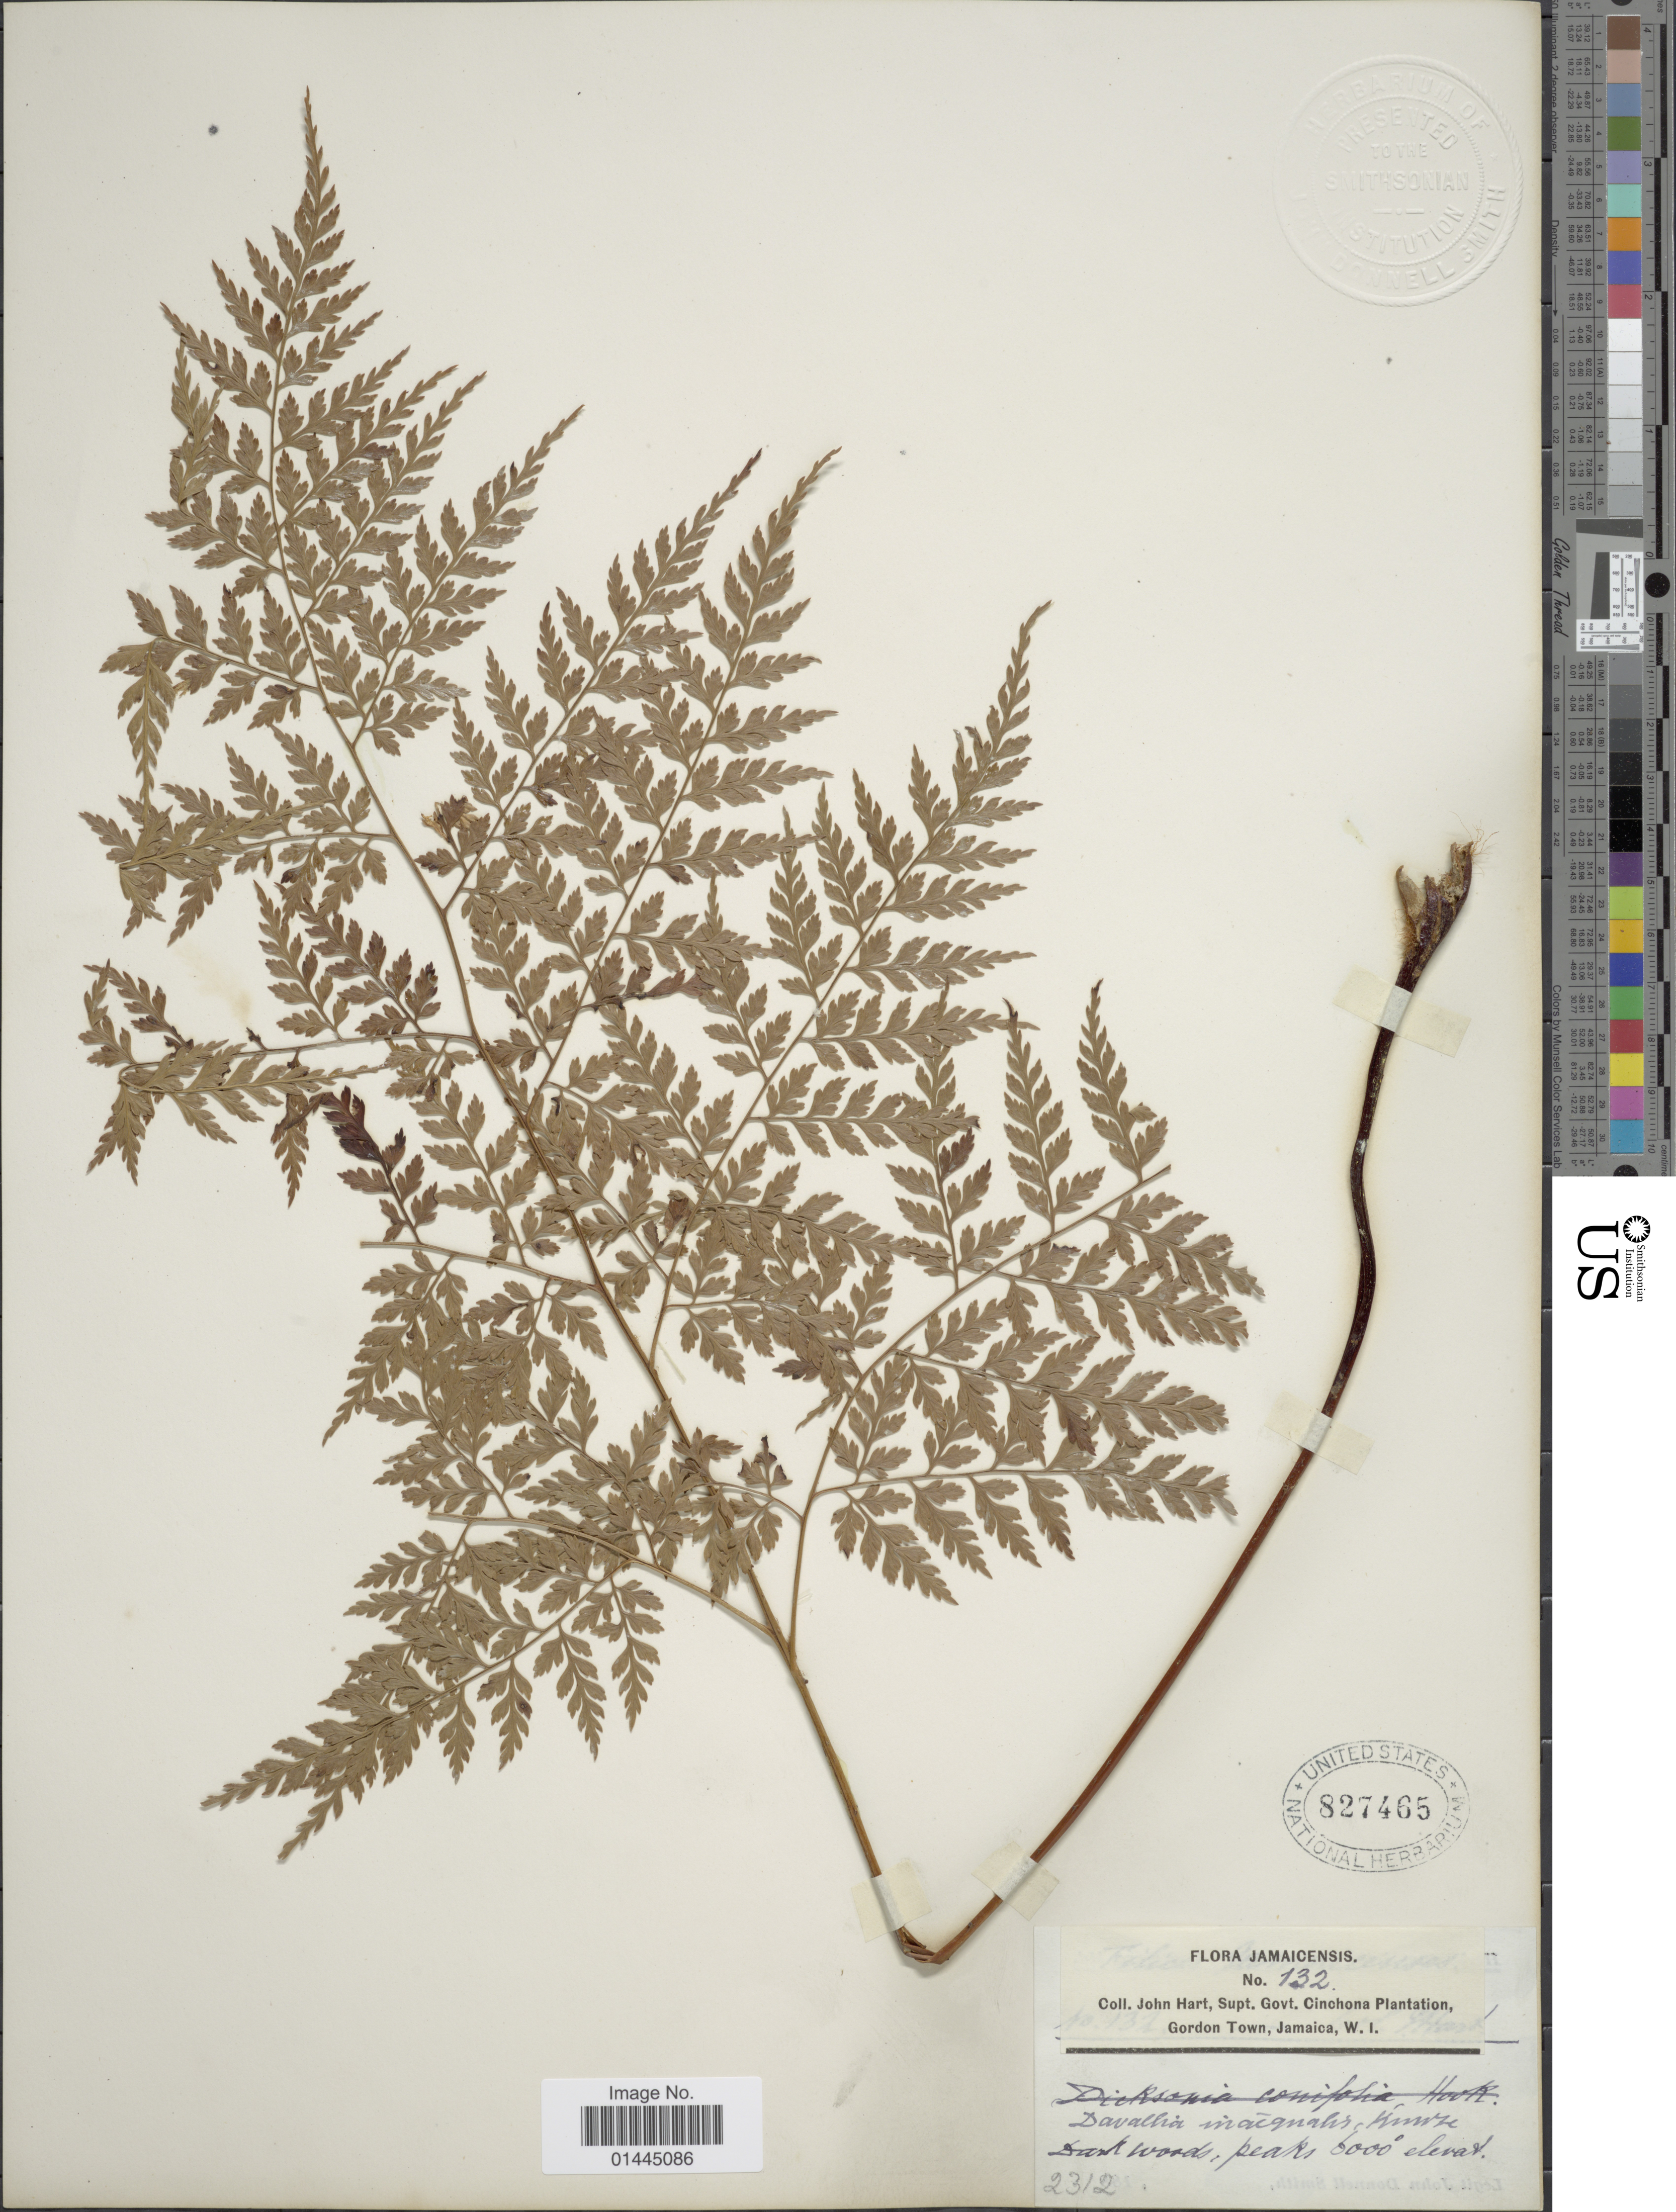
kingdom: Plantae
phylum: Tracheophyta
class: Polypodiopsida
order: Cyatheales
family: Culcitaceae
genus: Culcita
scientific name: Culcita coniifolia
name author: (Hook.) Maxon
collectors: J. H. Hart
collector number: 132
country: Jamaica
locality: Dark woods, peaks.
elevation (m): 1829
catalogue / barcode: US 827465